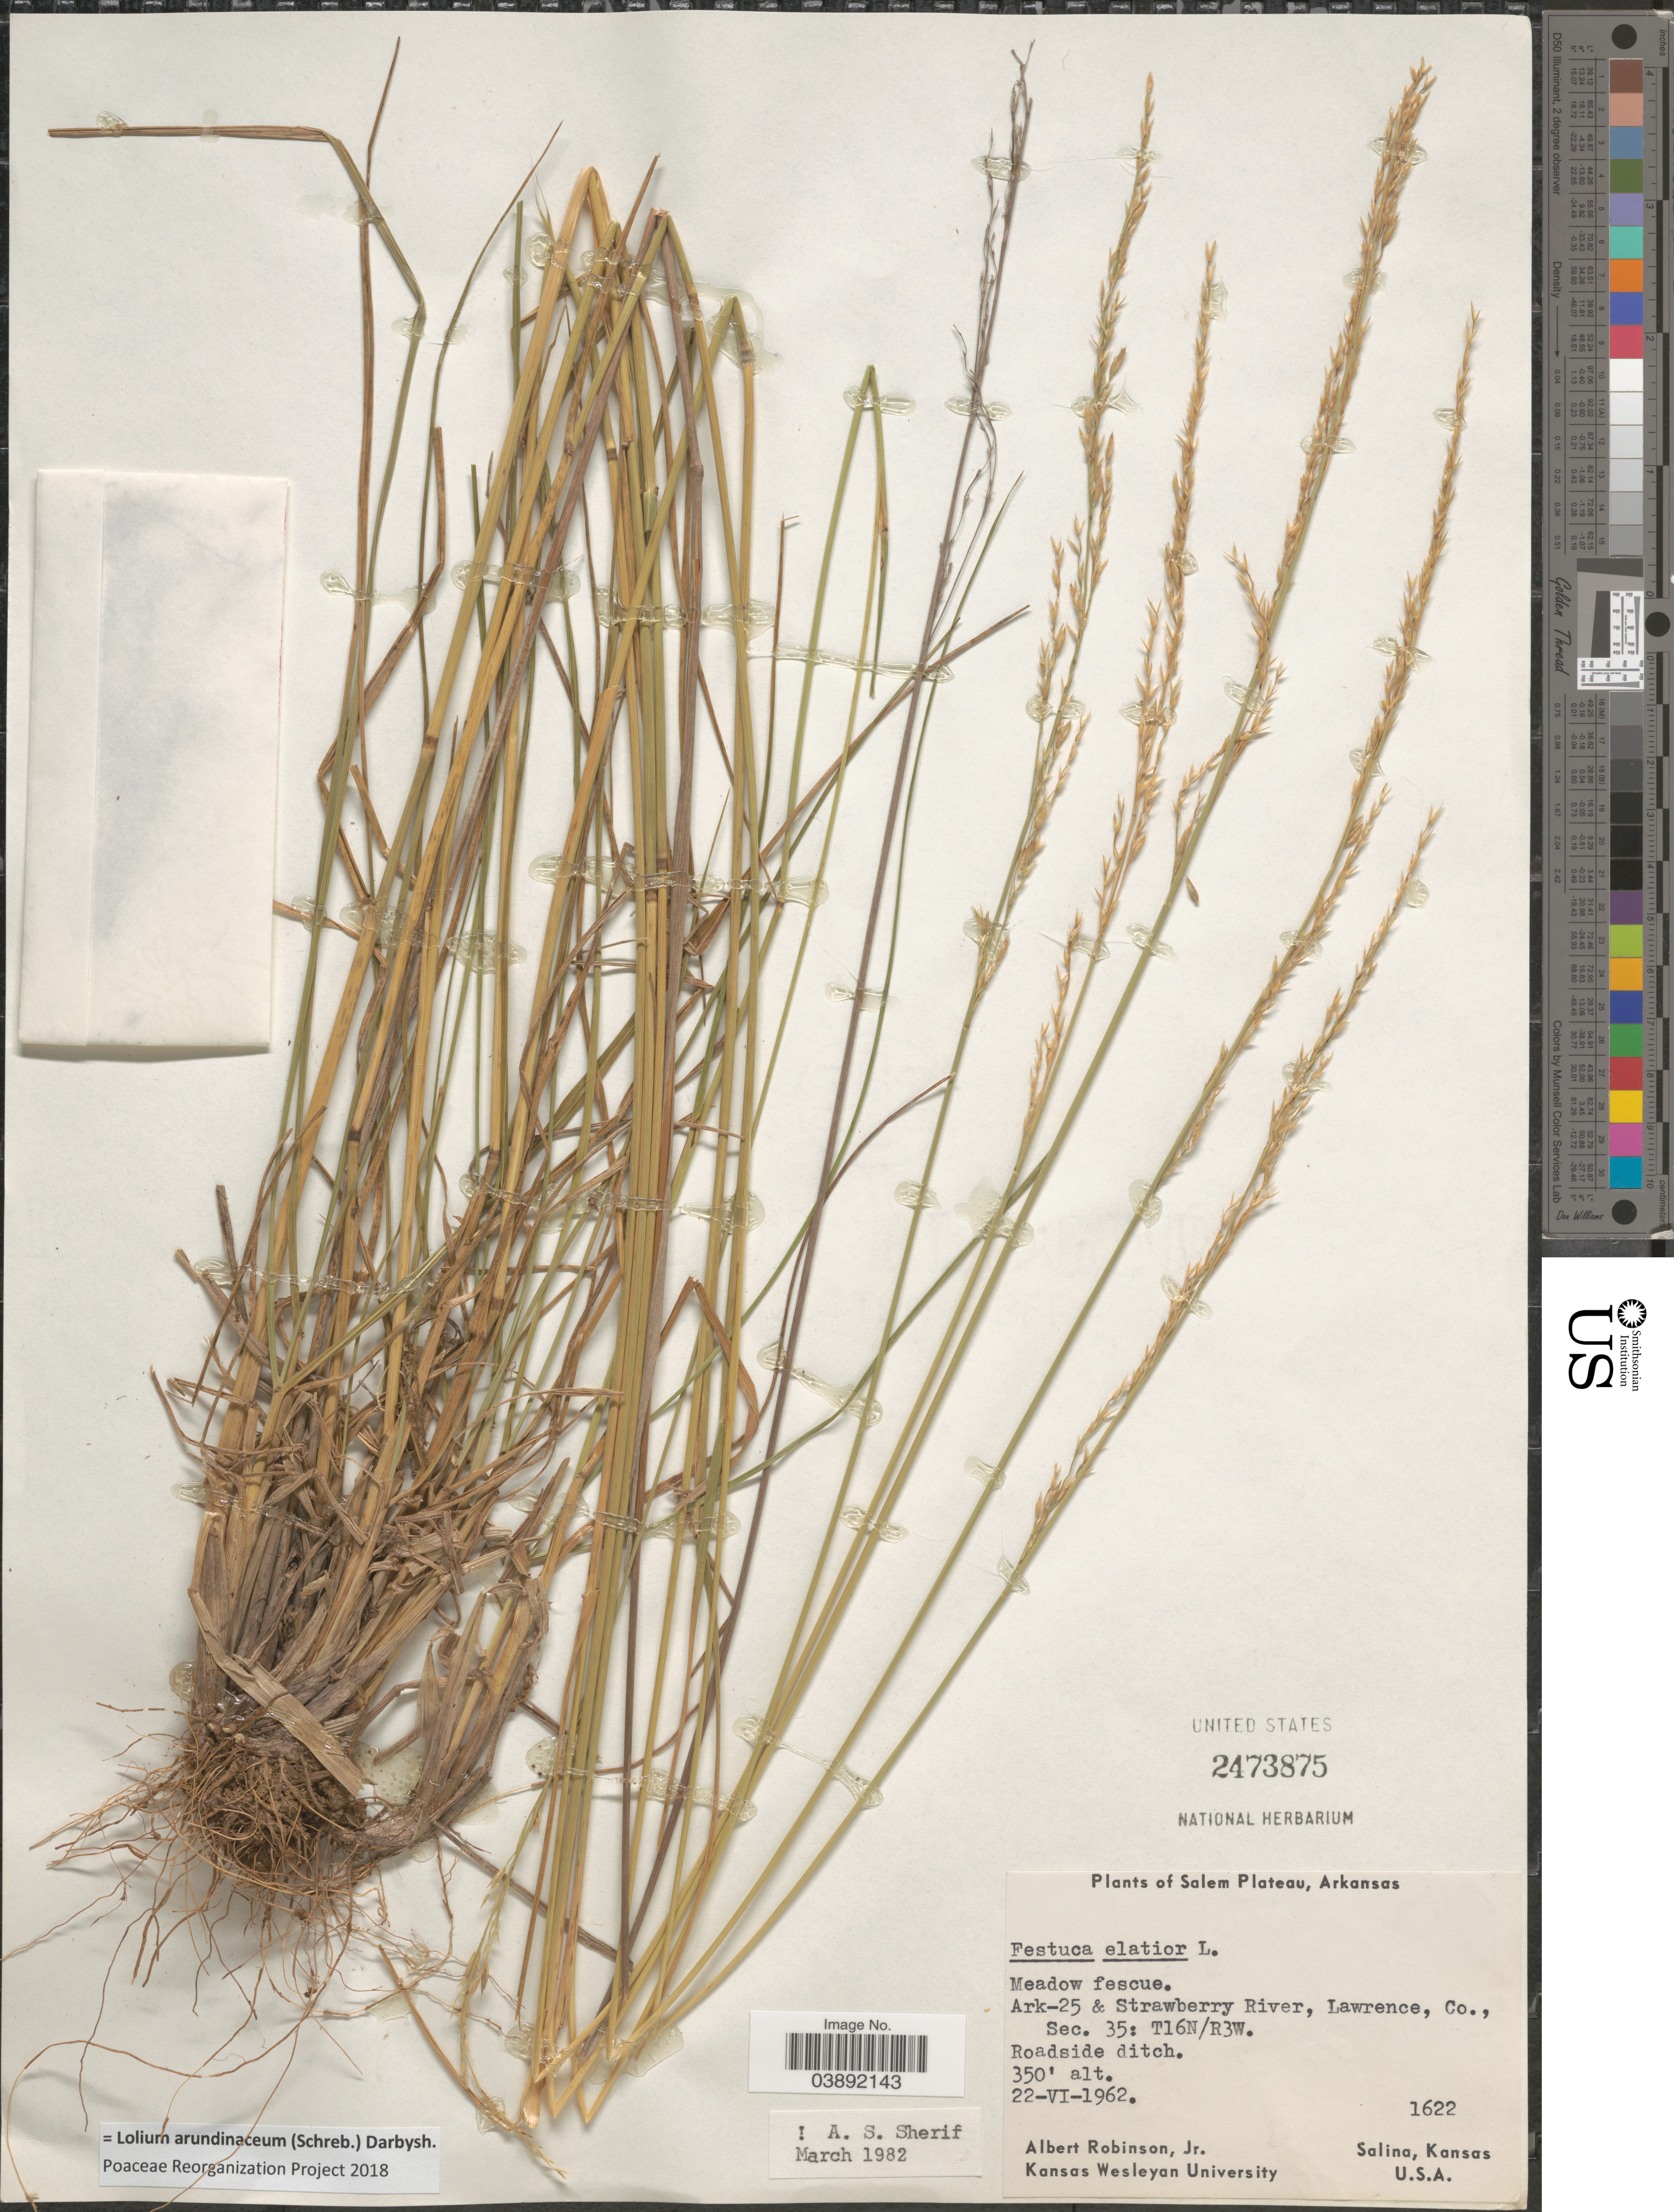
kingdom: Plantae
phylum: Tracheophyta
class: Liliopsida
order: Poales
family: Poaceae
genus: Lolium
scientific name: Lolium arundinaceum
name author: (Schreb.) Darbysh.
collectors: A. Robinson Jr.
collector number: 1622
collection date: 1962-06-22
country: United States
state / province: Arkansas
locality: Ark-25 & Strawberry River, Lawrence, Co., Sec. 35: T16N/R3W. Roadside ditch.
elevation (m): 107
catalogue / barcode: US 2473875